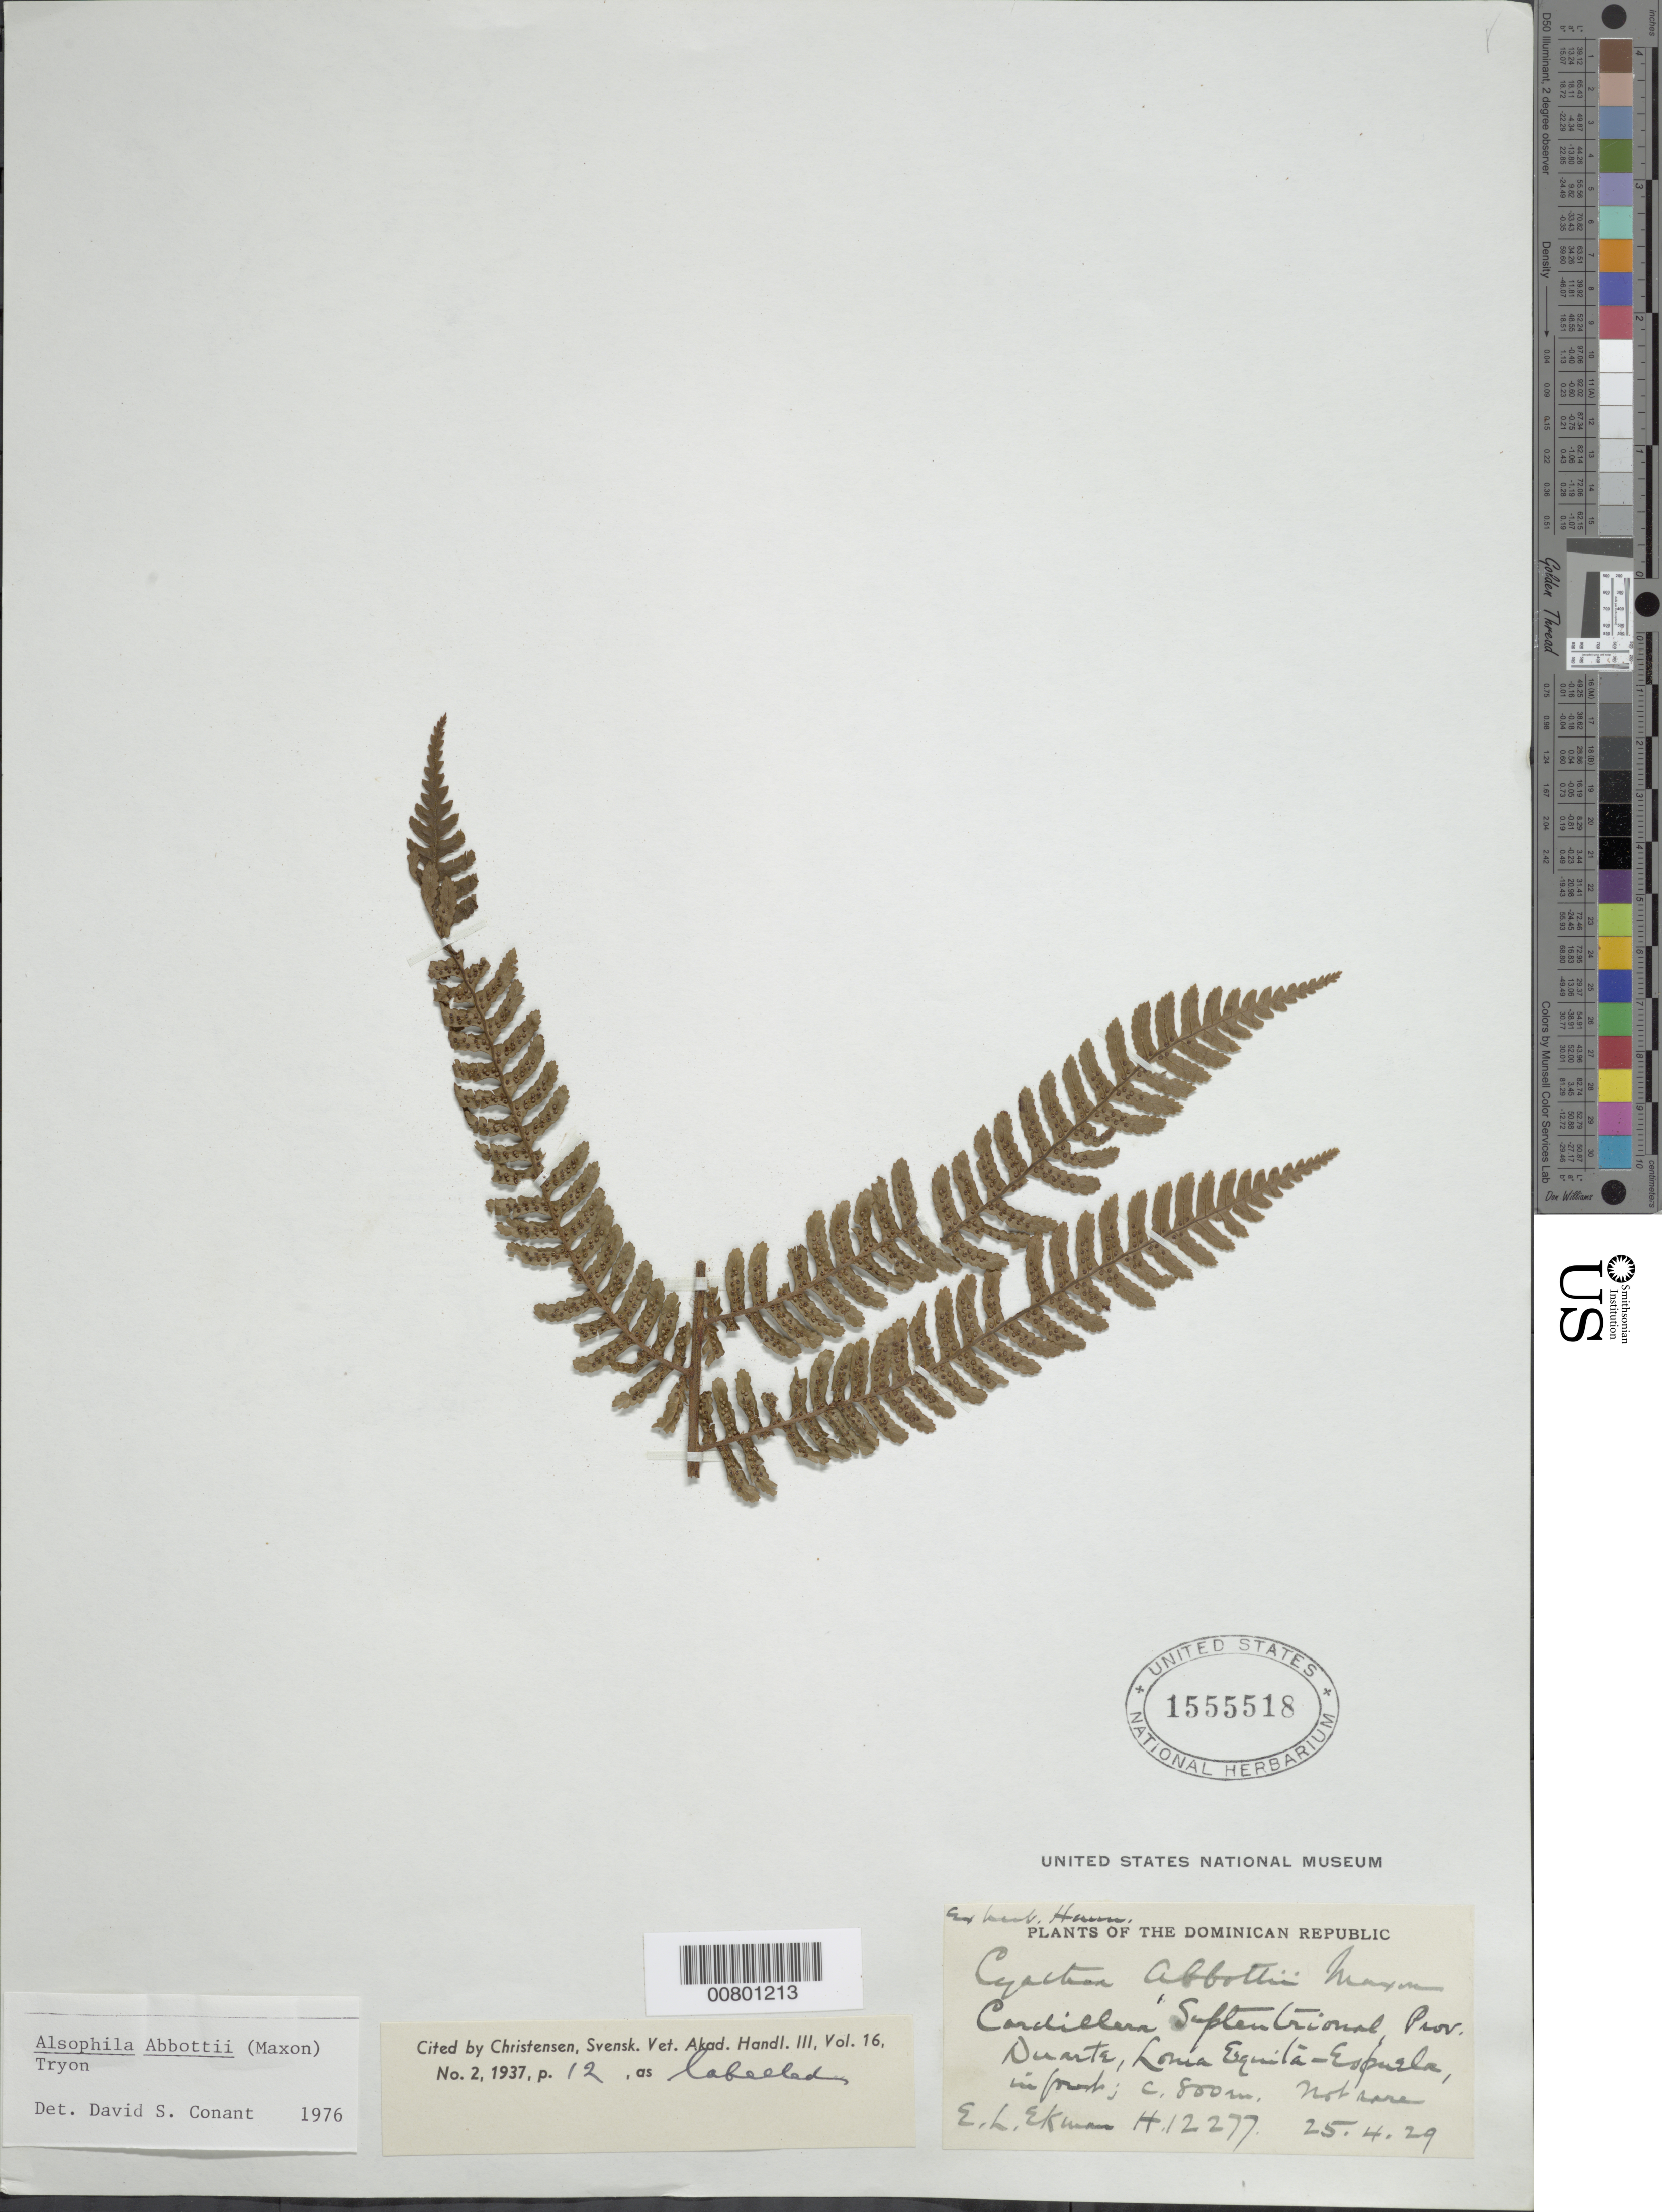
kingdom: Plantae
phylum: Tracheophyta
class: Polypodiopsida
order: Cyatheales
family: Cyatheaceae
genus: Alsophila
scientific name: Alsophila abbottii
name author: (Maxon) R.M. Tryon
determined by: Conant, D. S.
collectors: E. L. Ekman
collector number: H 12277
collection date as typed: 25 Apr 1929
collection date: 1929-04-25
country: Dominican Republic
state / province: Duarte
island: Hispaniola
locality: Cordillera Septrional, Loma Equita Espuela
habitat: Forest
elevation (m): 800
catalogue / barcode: US 1555518